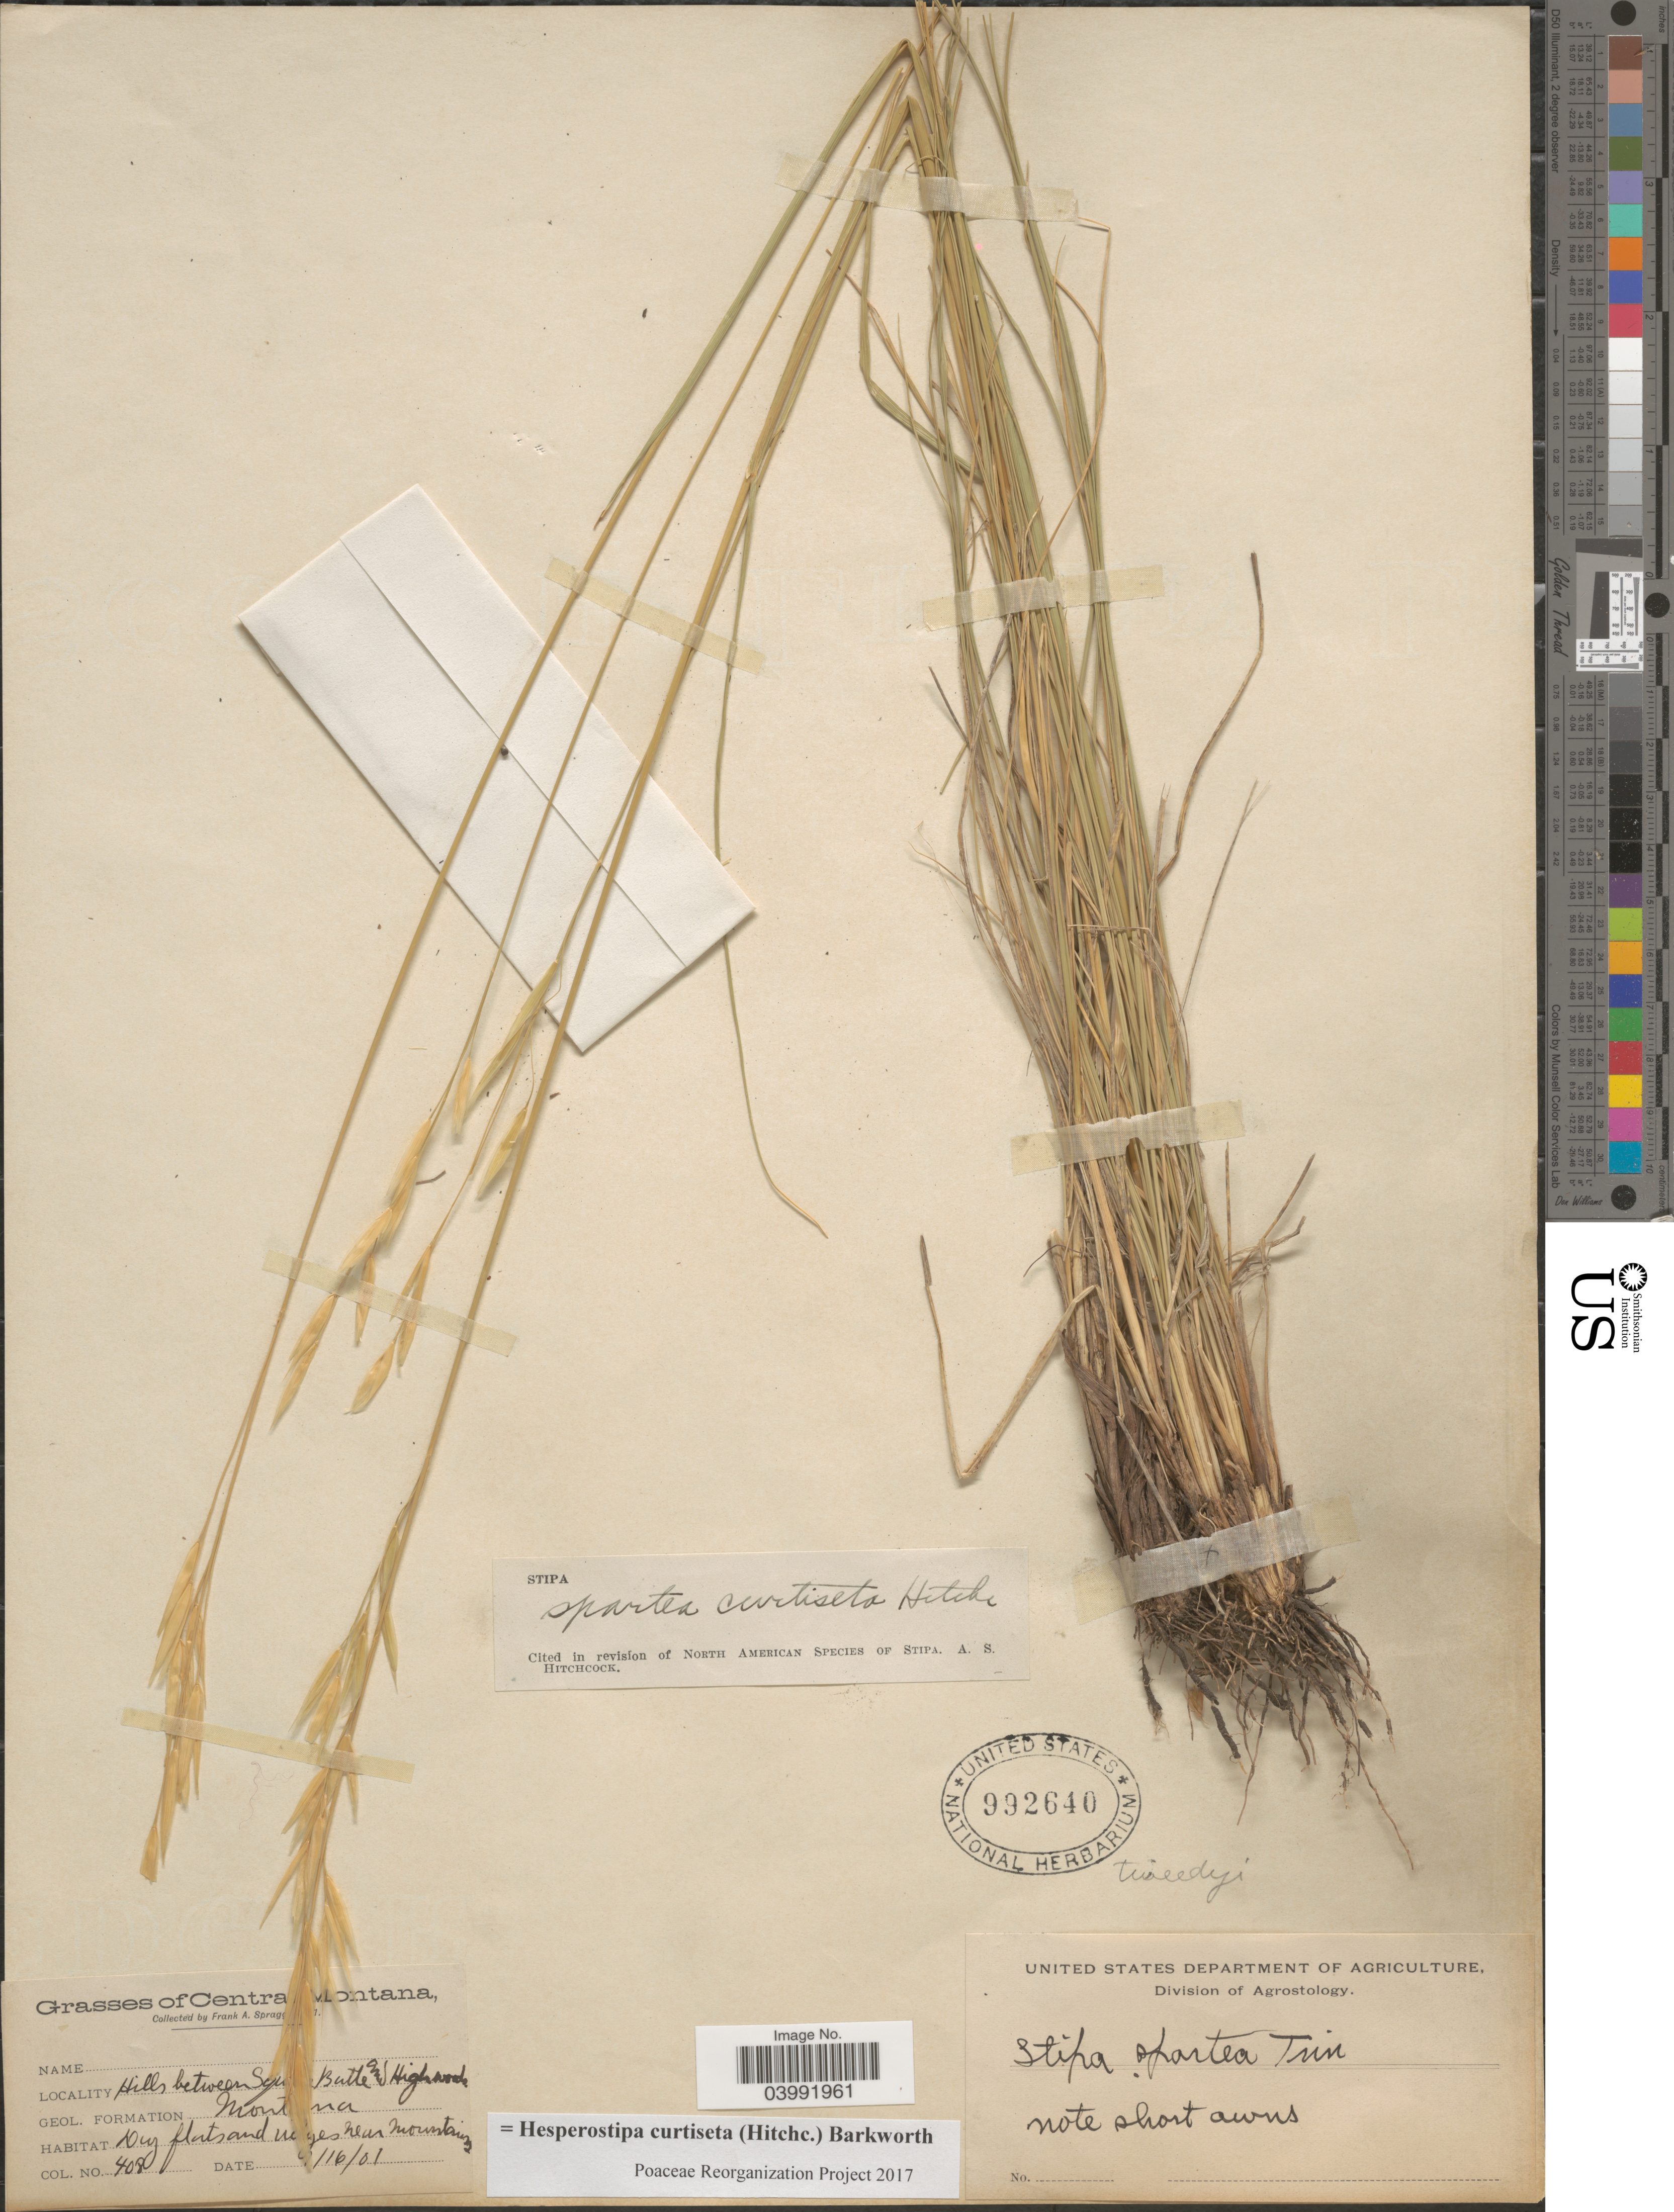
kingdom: Plantae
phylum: Tracheophyta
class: Liliopsida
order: Poales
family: Poaceae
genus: Hesperostipa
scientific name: Hesperostipa curtiseta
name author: (Hitchc.) Barkworth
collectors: F. Spragg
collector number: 408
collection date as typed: Transcribed d/m/y: 16/1/1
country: United States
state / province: Montana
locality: Central Montana. Hills between Squaw Butte and Highwoods.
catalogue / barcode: US 992640